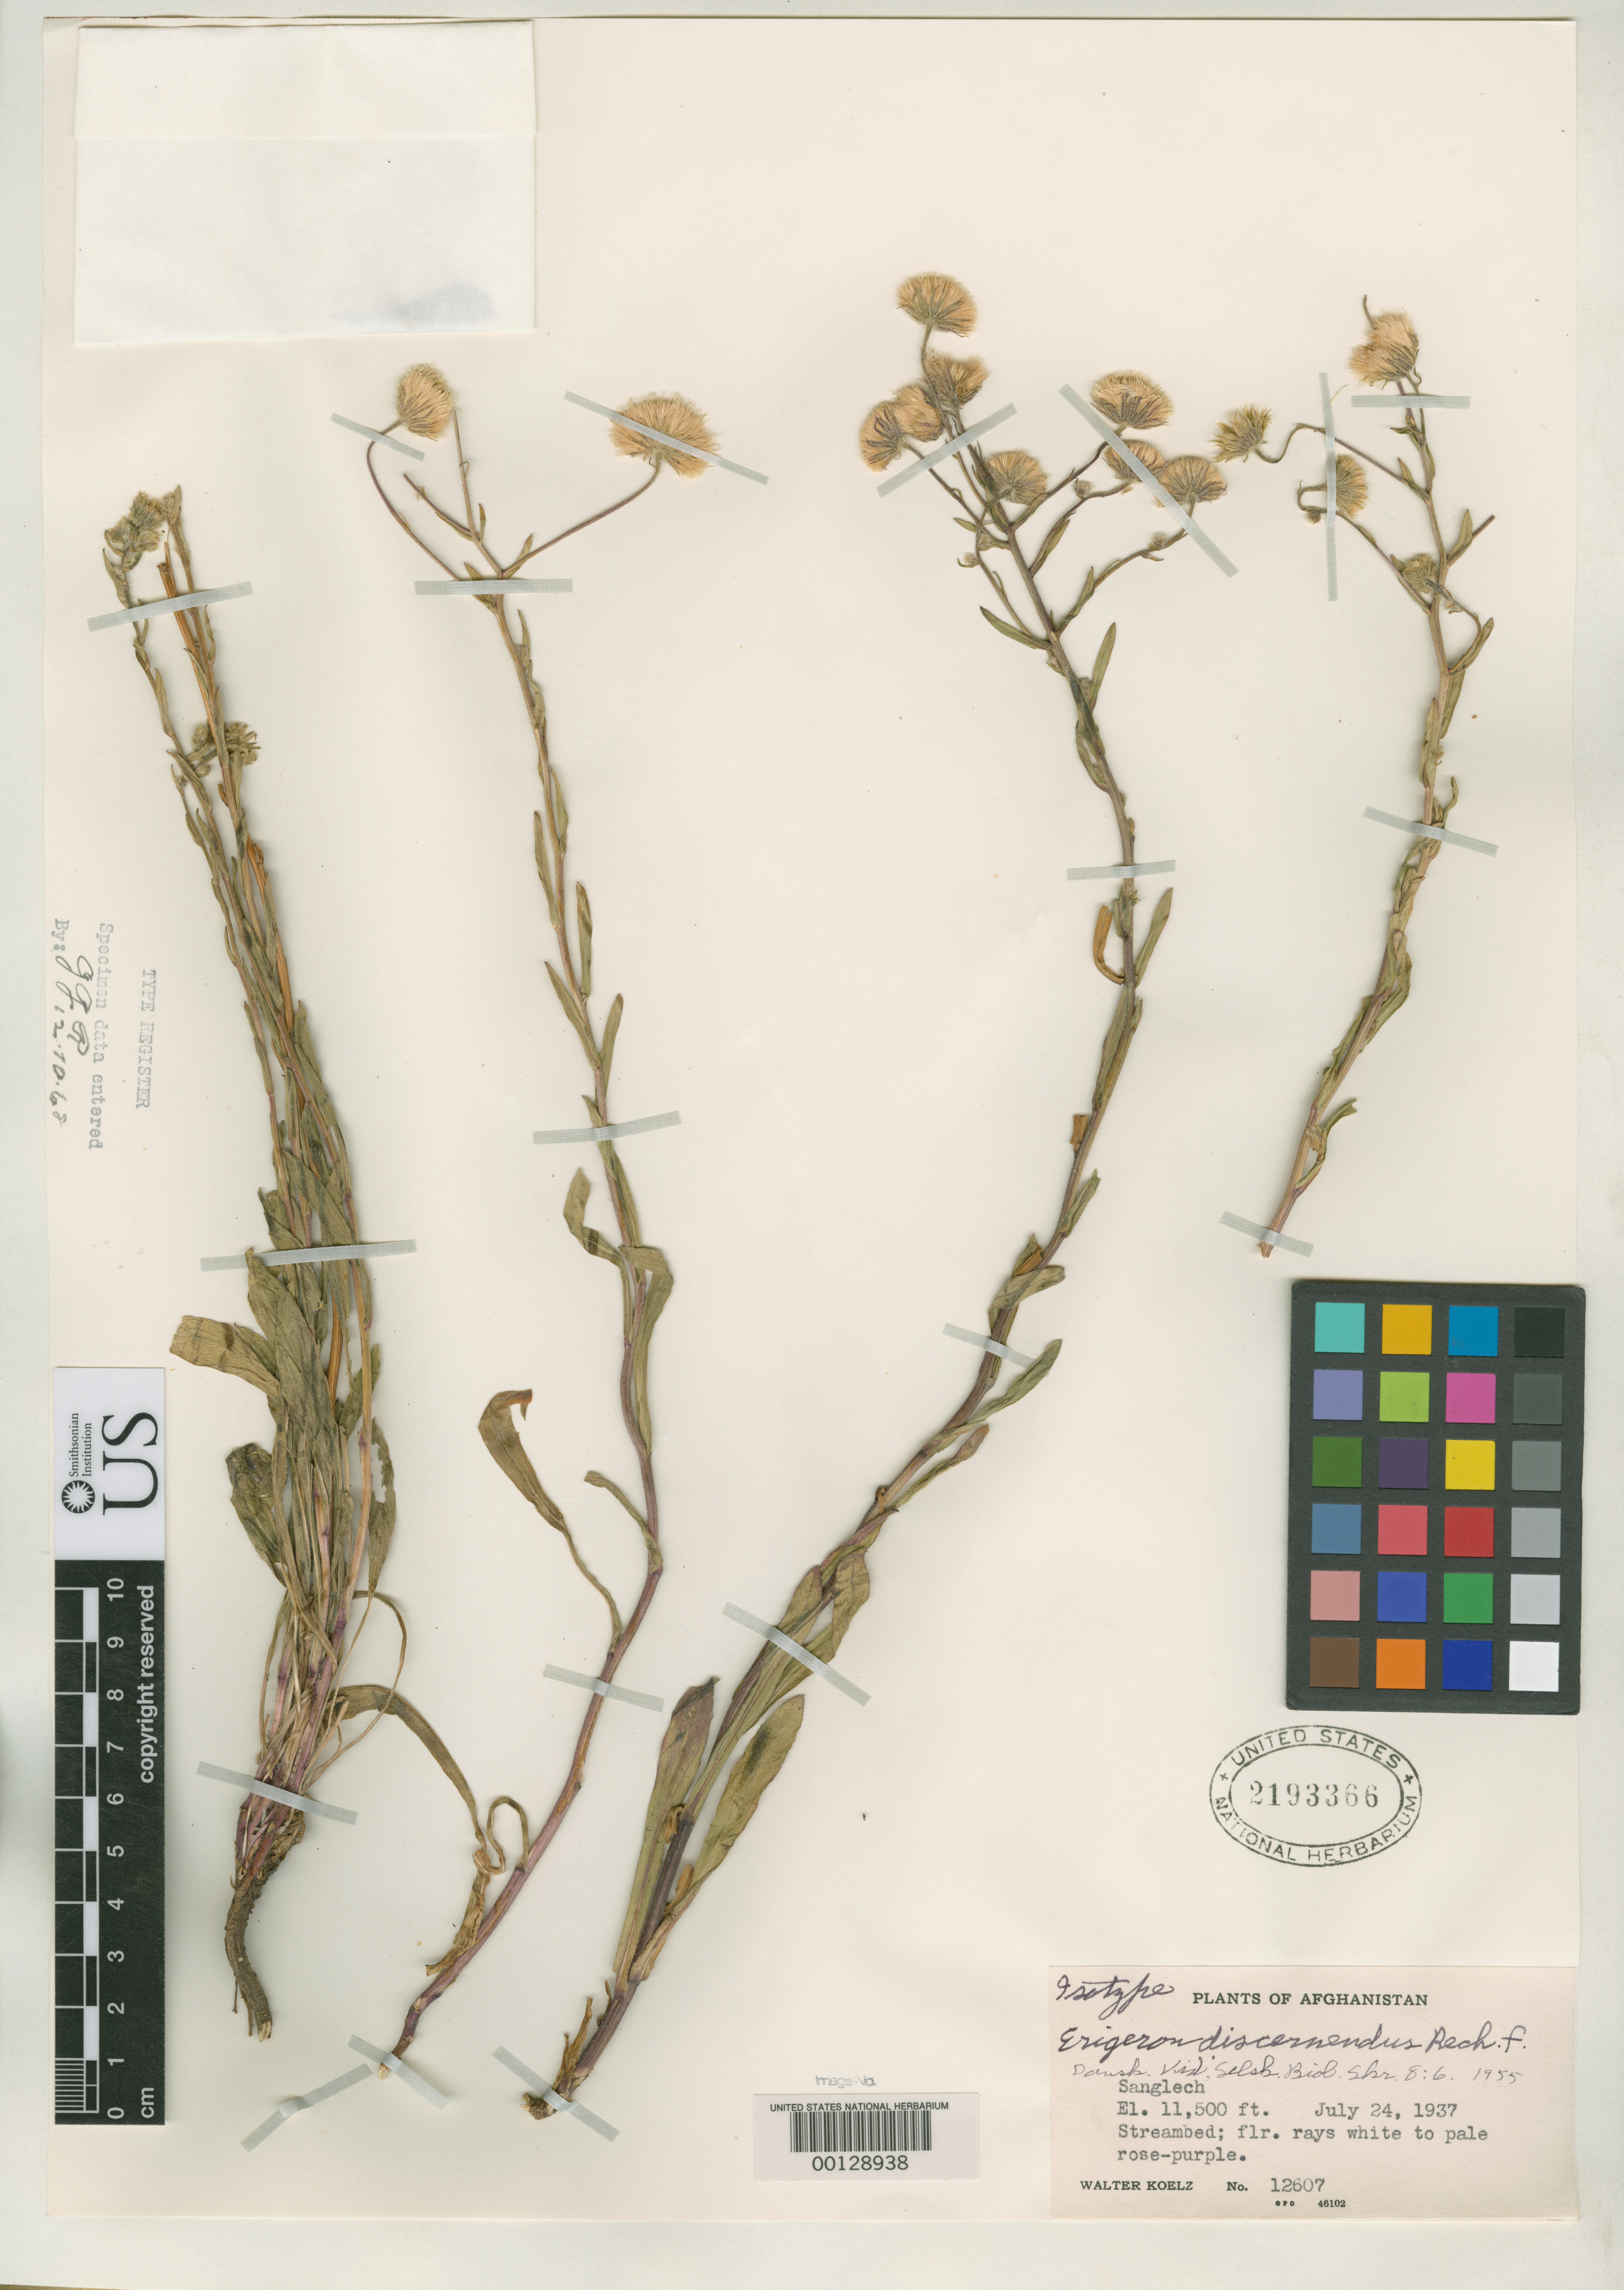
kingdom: Plantae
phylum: Tracheophyta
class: Magnoliopsida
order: Asterales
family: Asteraceae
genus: Erigeron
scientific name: Erigeron discernendus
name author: Rech. f.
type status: Isotype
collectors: W. N. Koelz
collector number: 12607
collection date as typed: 24 Jul 1937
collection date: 1937-07-24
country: Afghanistan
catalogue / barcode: US 2193366